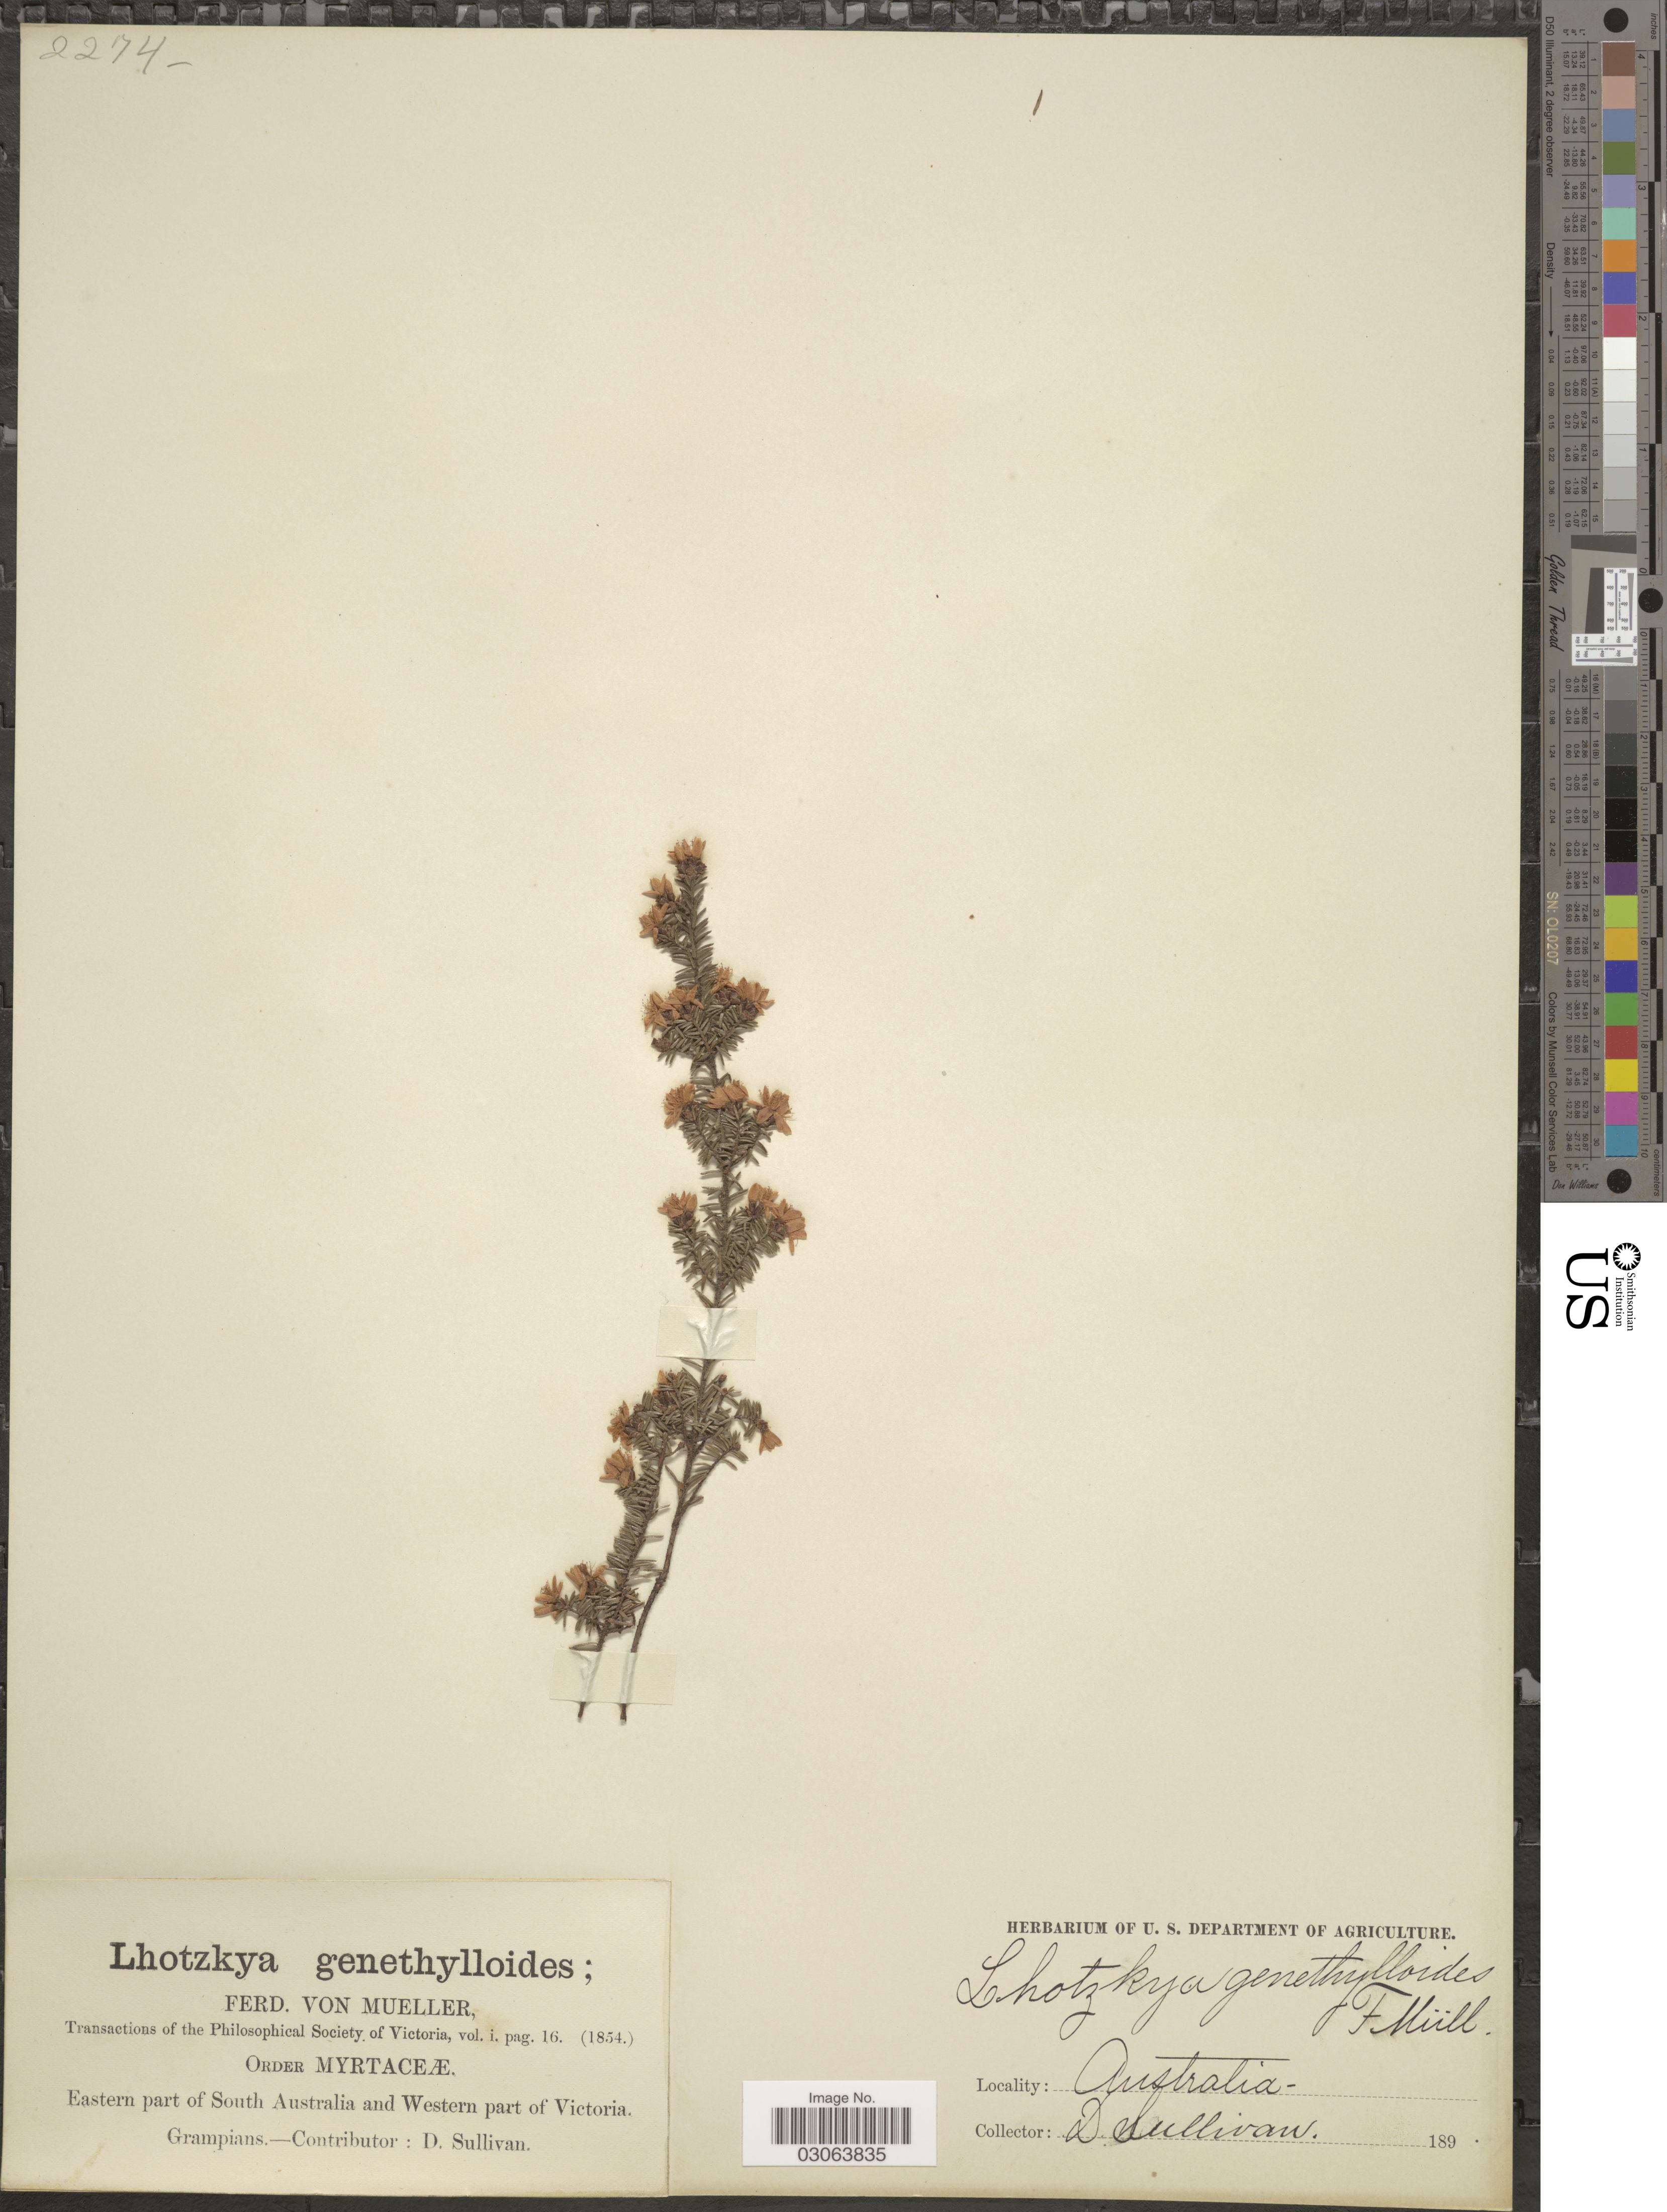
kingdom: Plantae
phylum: Tracheophyta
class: Magnoliopsida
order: Myrtales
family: Myrtaceae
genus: Calytrix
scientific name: Calytrix alpestris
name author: Court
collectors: D. Sullivan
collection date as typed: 189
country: Australia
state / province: South Australia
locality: Eastern part of South Australia and Western part of Victoria.